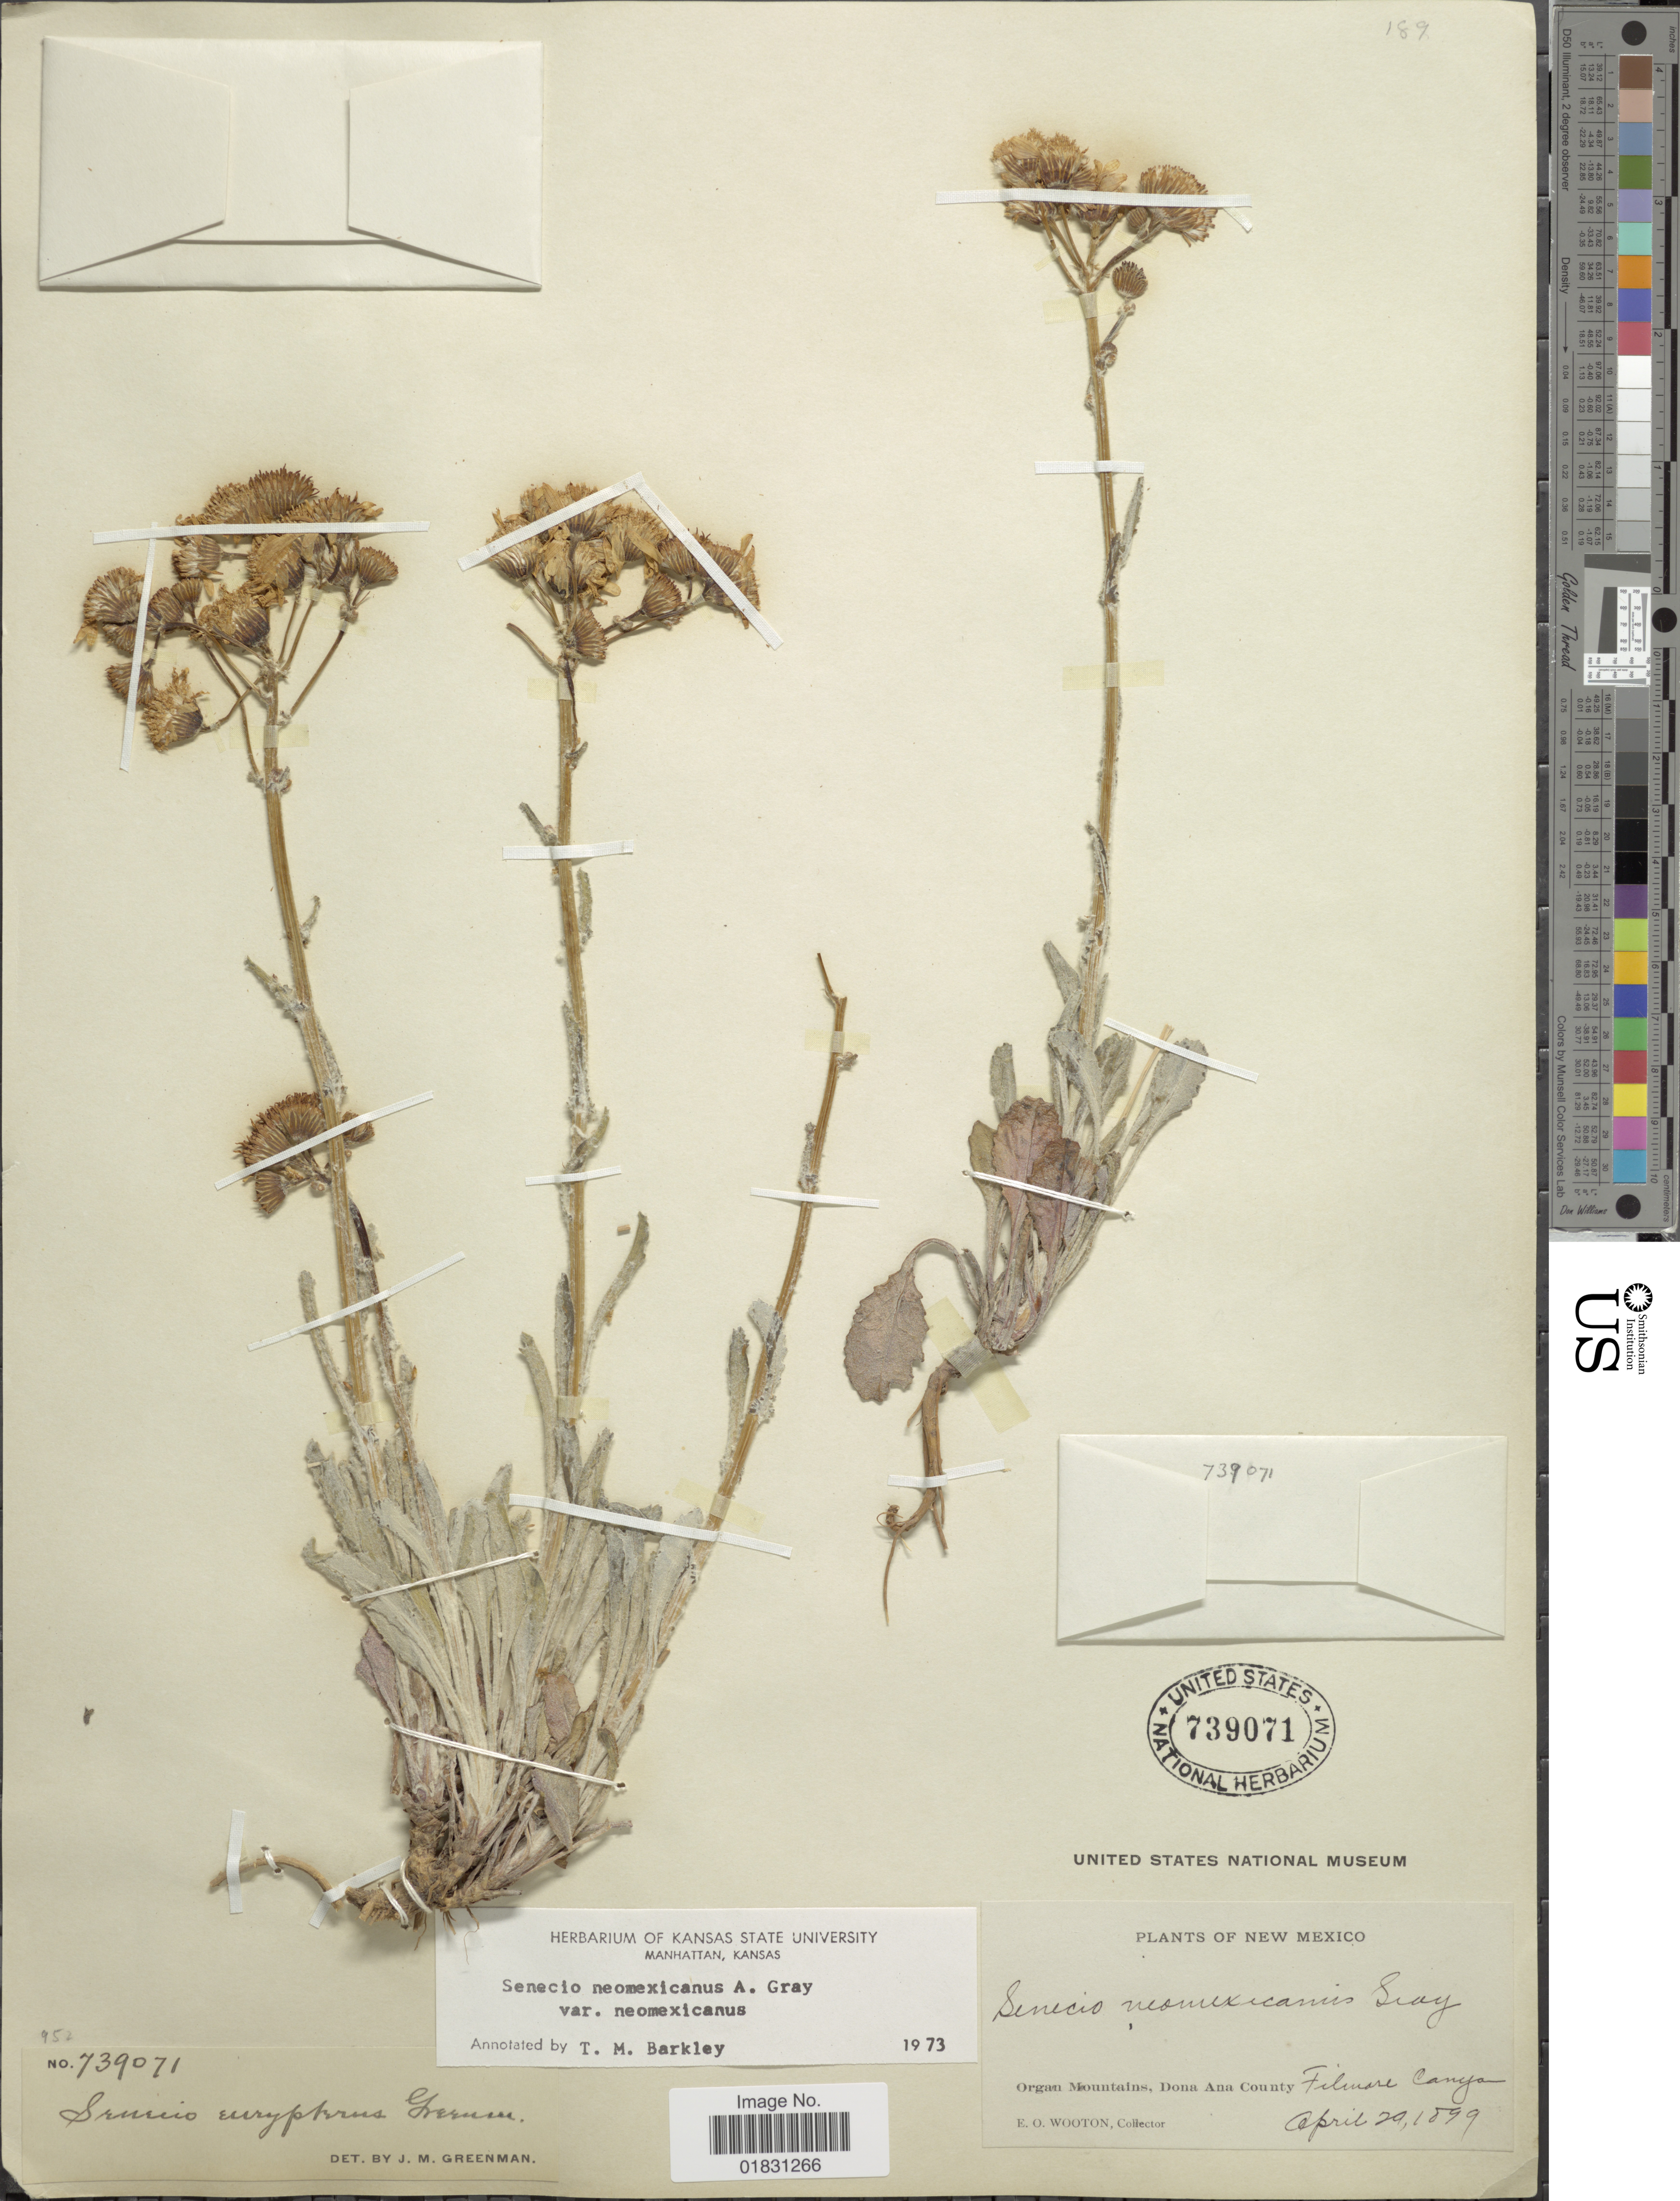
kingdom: Plantae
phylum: Tracheophyta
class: Magnoliopsida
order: Asterales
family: Asteraceae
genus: Packera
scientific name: Packera neomexicana var. neomexicana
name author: (A. Gray) W.A. Weber & Á. Löve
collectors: E. O. Wooton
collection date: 1899-04-29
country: United States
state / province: New Mexico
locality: Organ Mountains, Dona Ana County, Filmore Canyon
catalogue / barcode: US 739071